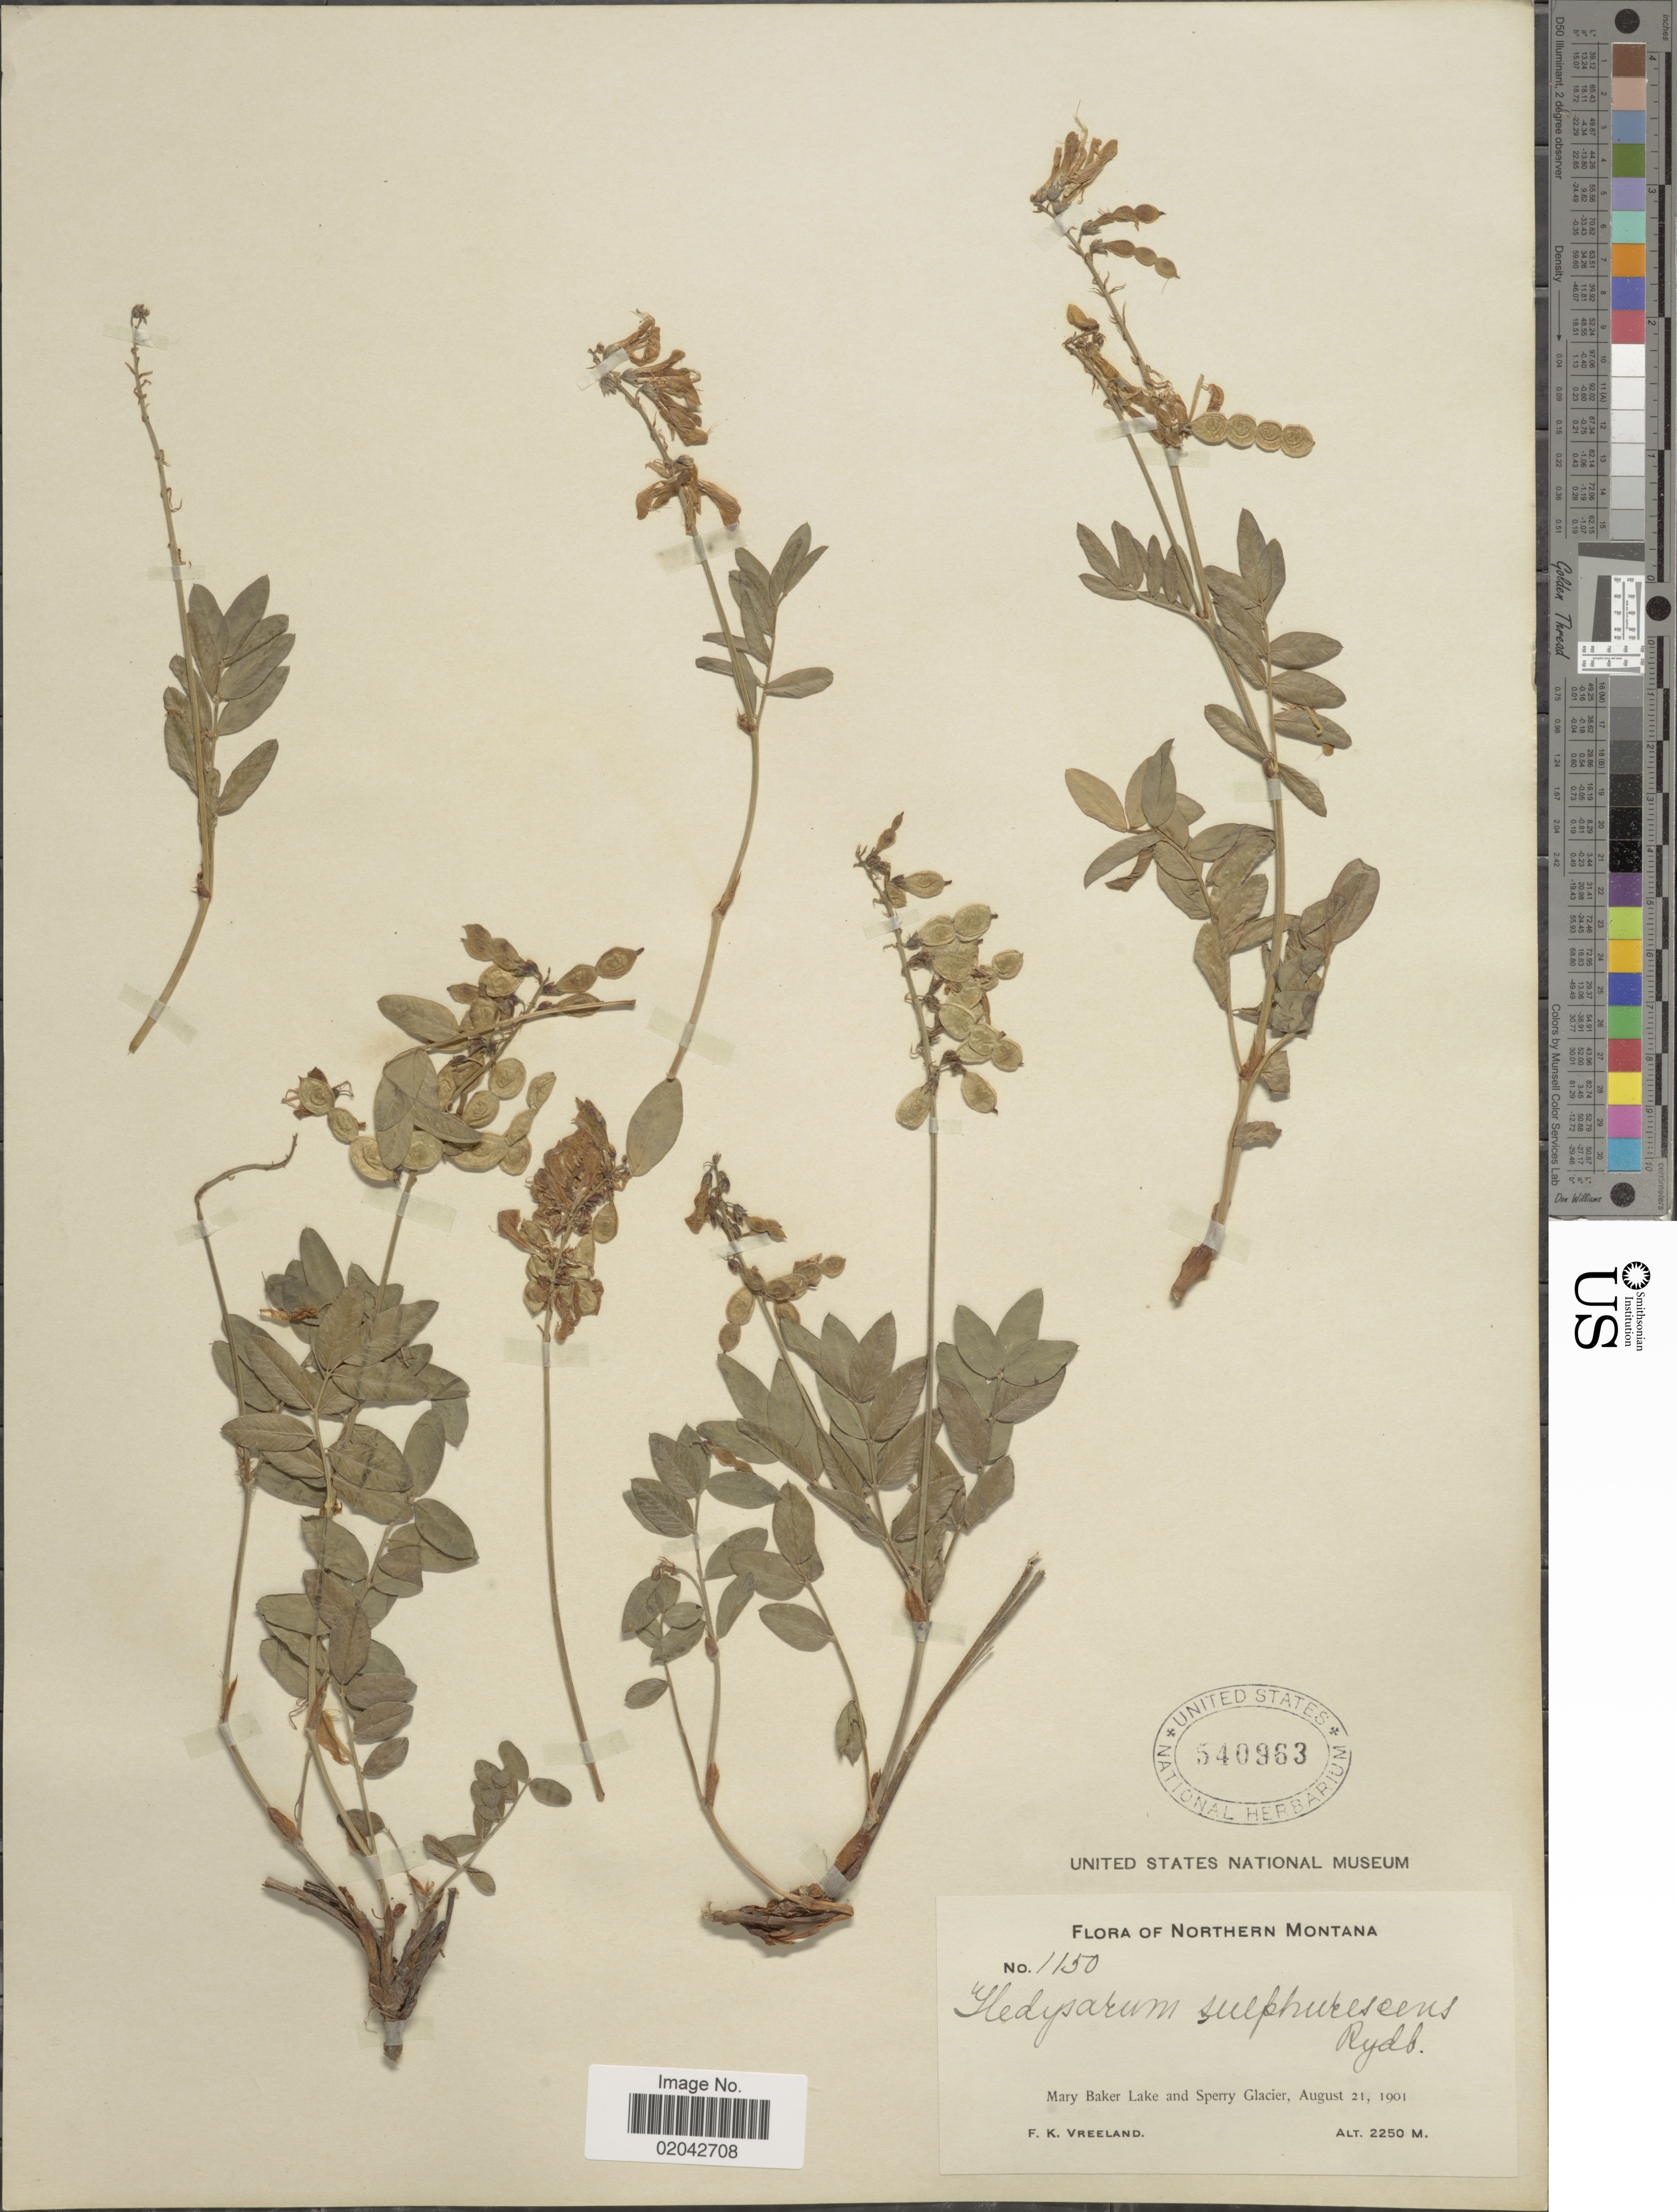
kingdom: Plantae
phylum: Tracheophyta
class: Magnoliopsida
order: Fabales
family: Fabaceae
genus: Hedysarum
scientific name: Hedysarum sulphurescens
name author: Rydb.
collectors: F. Vreeland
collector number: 1150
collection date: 1901-08-21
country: United States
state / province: Montana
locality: Northern Montana, Mary Baker Lake and Sperry Glacier.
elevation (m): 2250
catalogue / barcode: US 540963